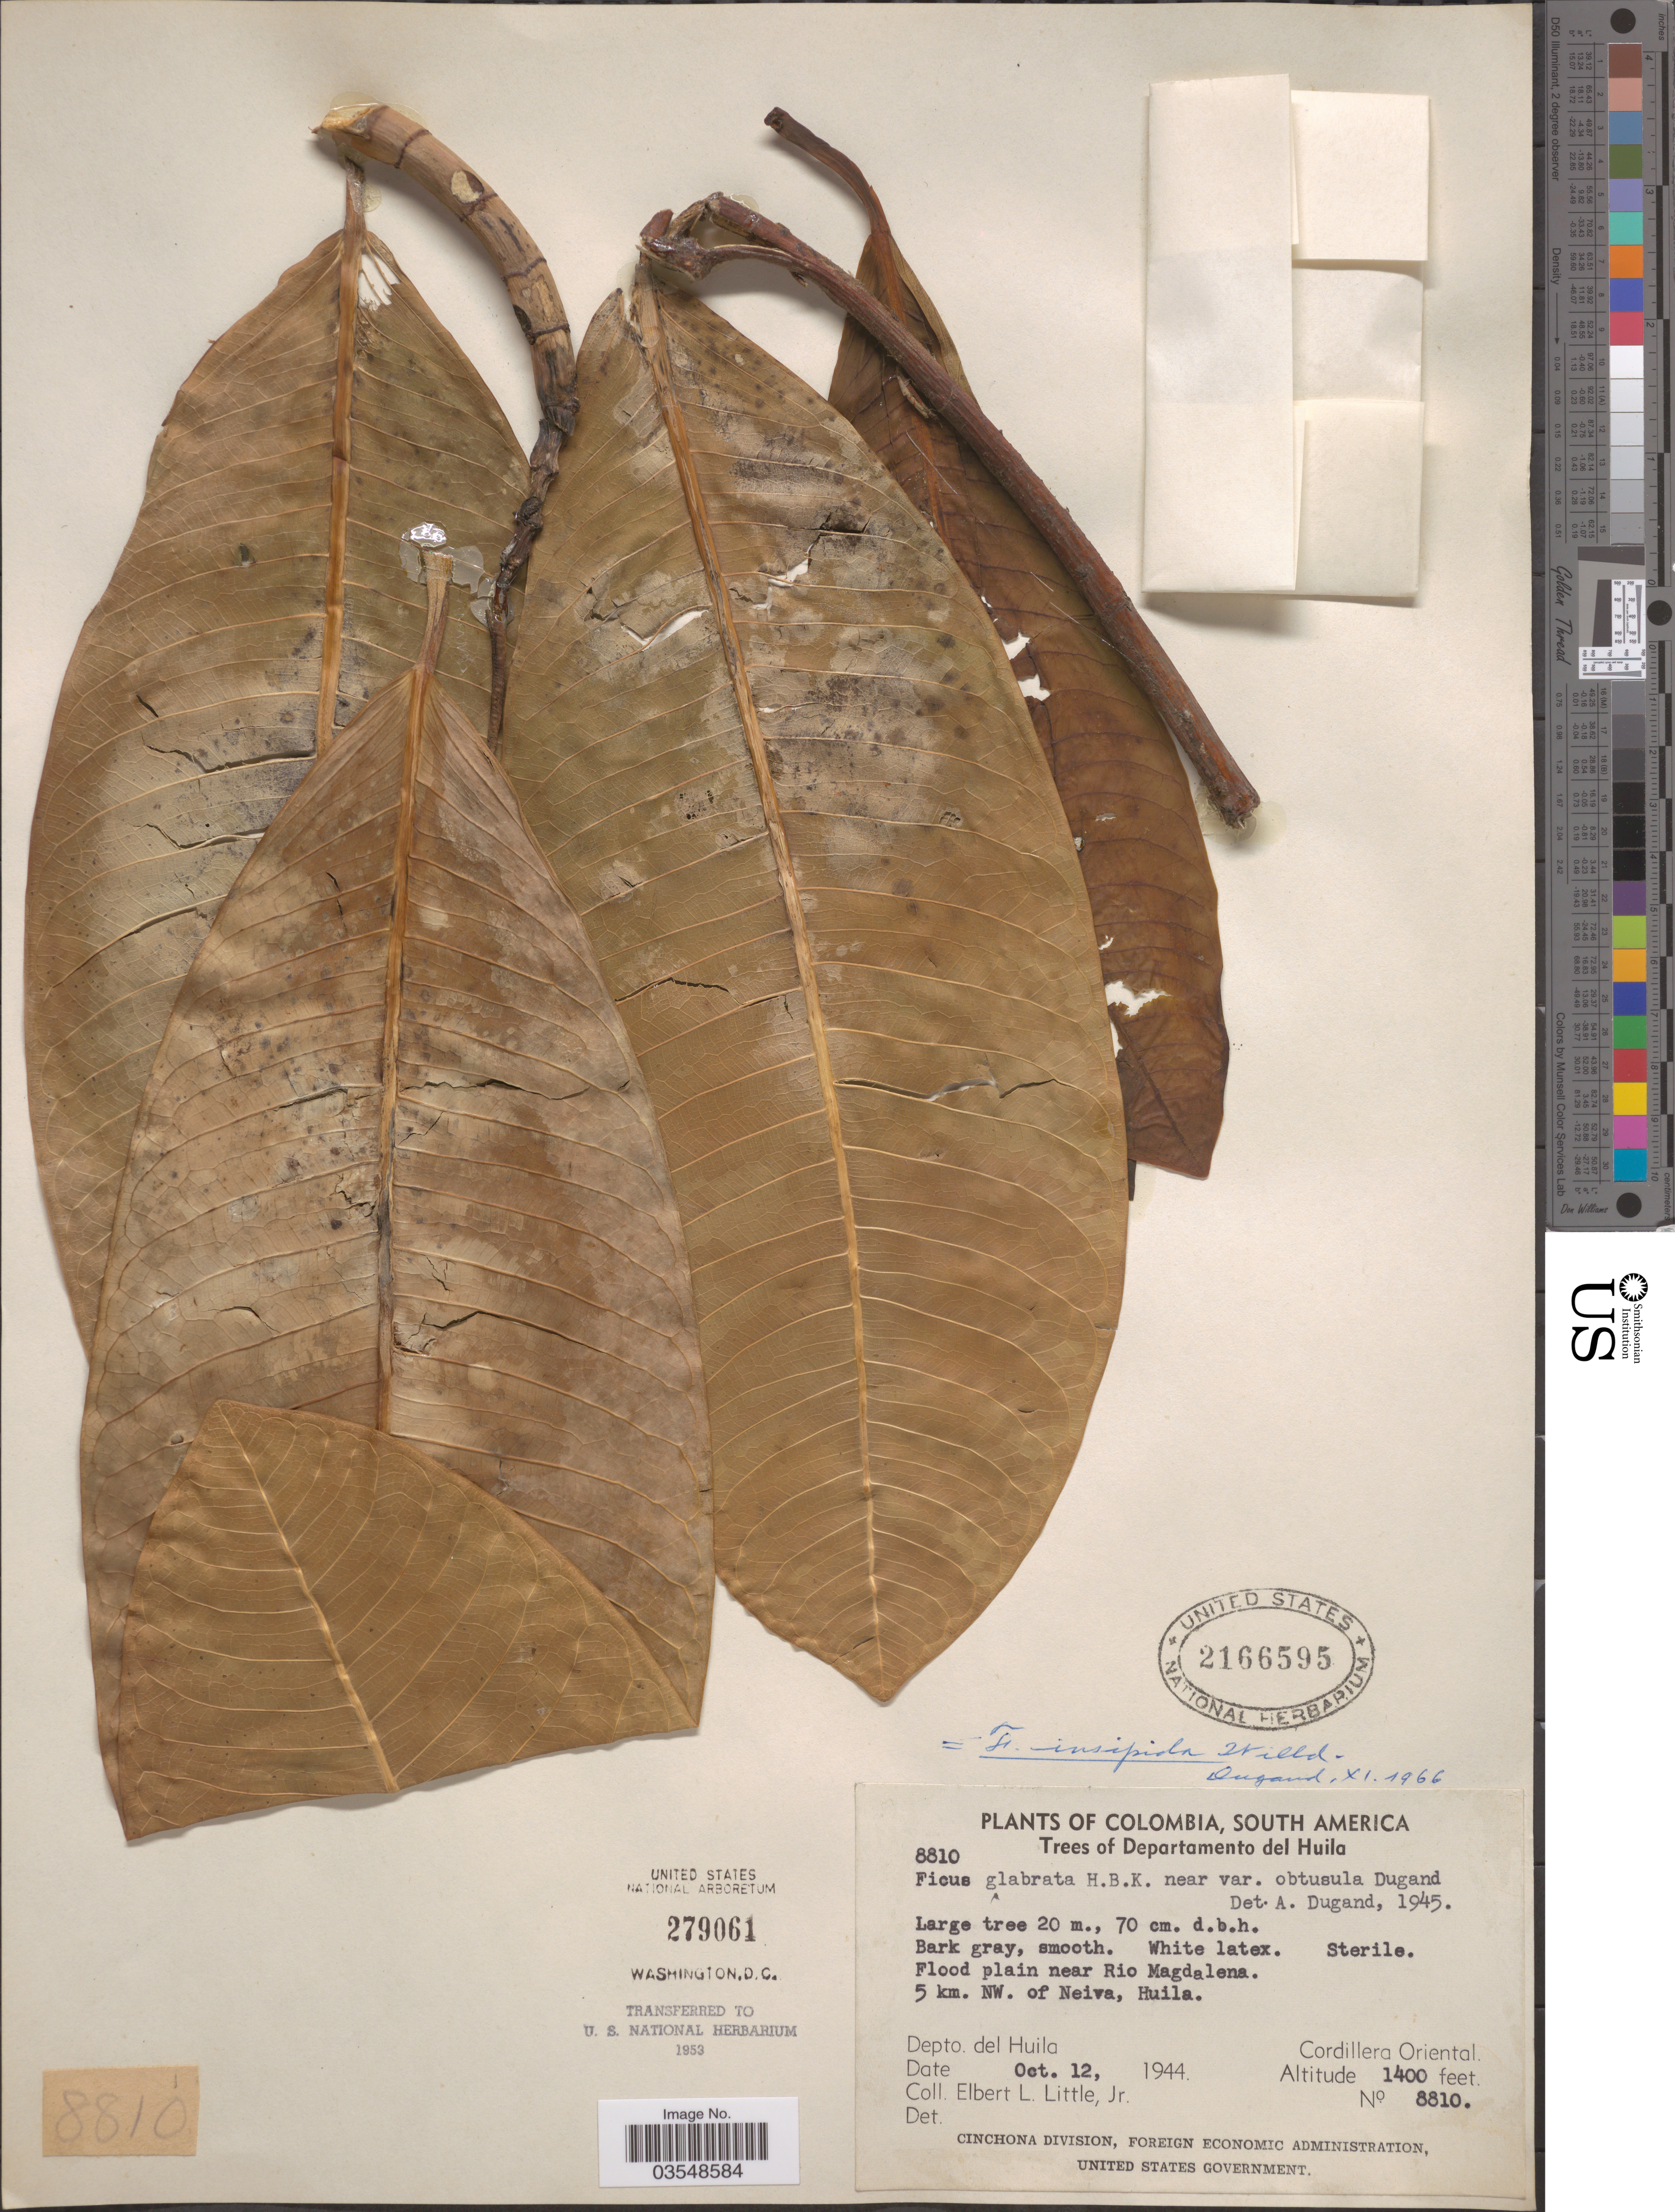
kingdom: Plantae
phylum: Tracheophyta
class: Magnoliopsida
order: Rosales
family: Moraceae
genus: Ficus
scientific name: Ficus glabrata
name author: Kunth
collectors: E. L. Little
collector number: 8810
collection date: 1944-10-12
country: Colombia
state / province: Huila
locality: Departamento del Huila. Flood plain near Rio Magdalena. 5 km. NW. of Neiva. Cordillera Oriental.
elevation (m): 427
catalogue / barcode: US 2166595